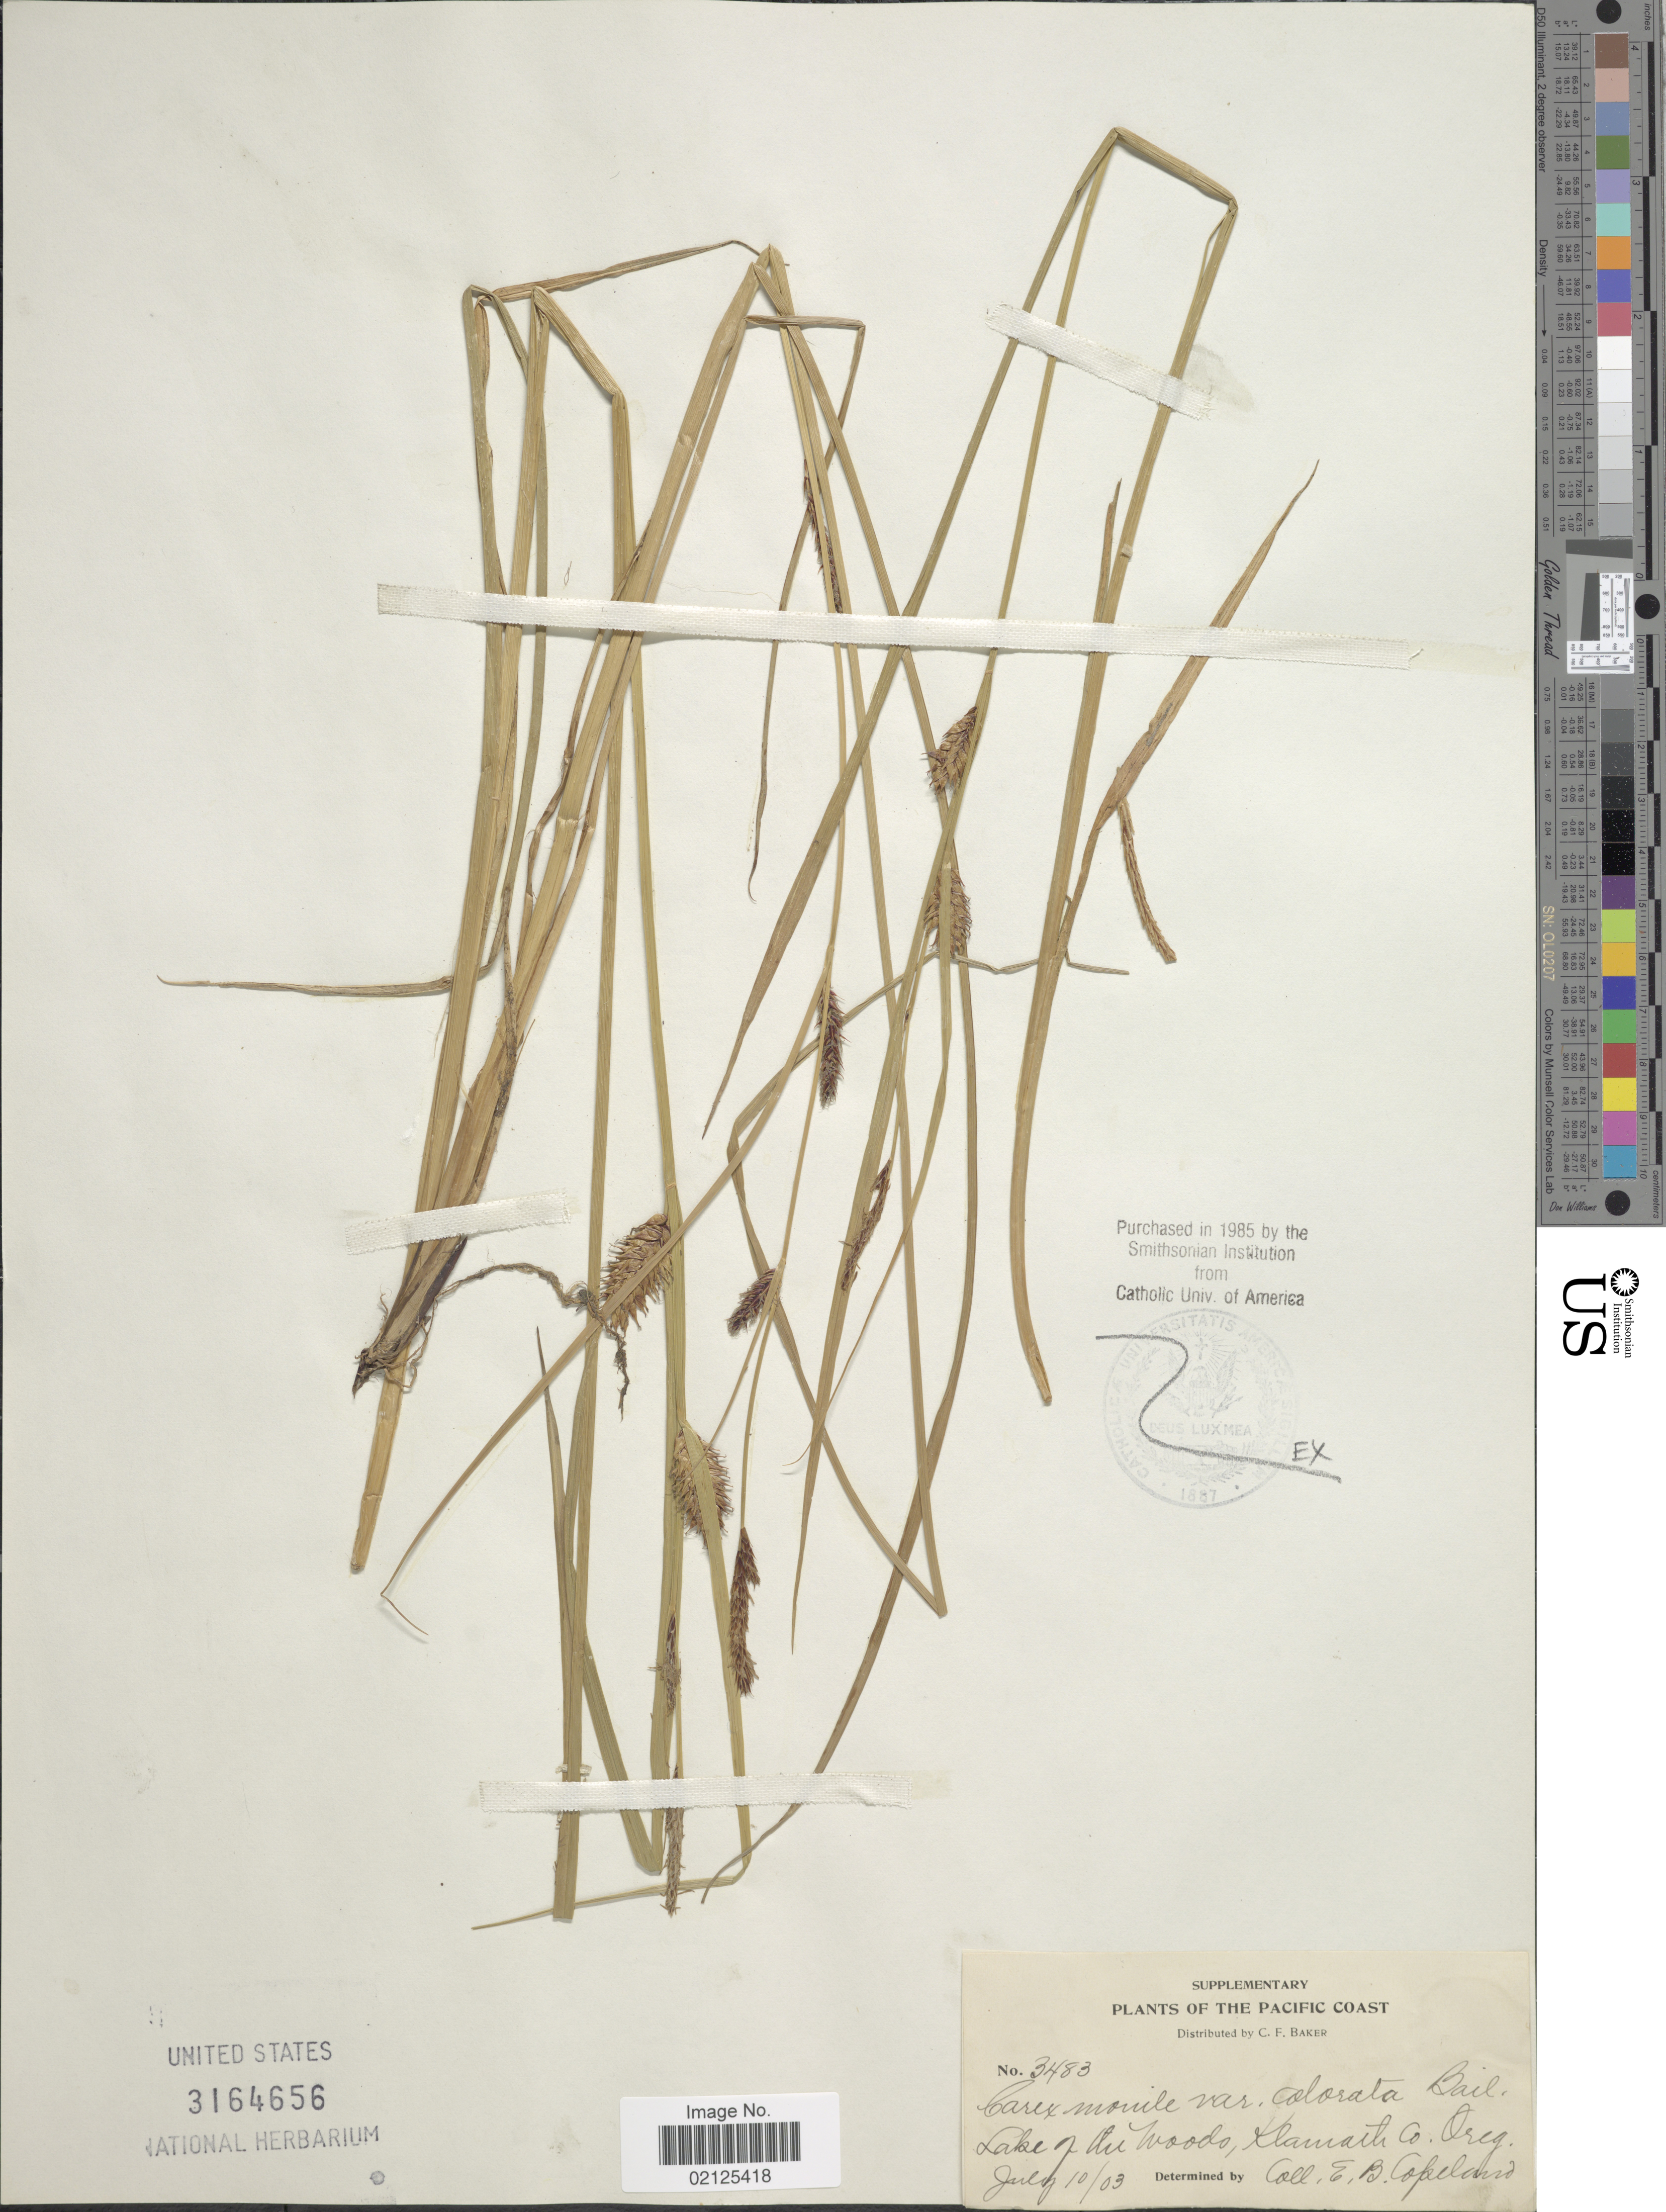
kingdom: Plantae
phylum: Tracheophyta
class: Liliopsida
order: Poales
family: Cyperaceae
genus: Carex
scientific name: Carex vesicaria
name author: L.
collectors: E. B. Copeland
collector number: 3483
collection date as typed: Transcribed d/m/y: 10/7/3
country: United States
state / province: Oregon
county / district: Klamath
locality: The Pacific Coast, Lake of the Woods, Klamath Co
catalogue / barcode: US 3164656